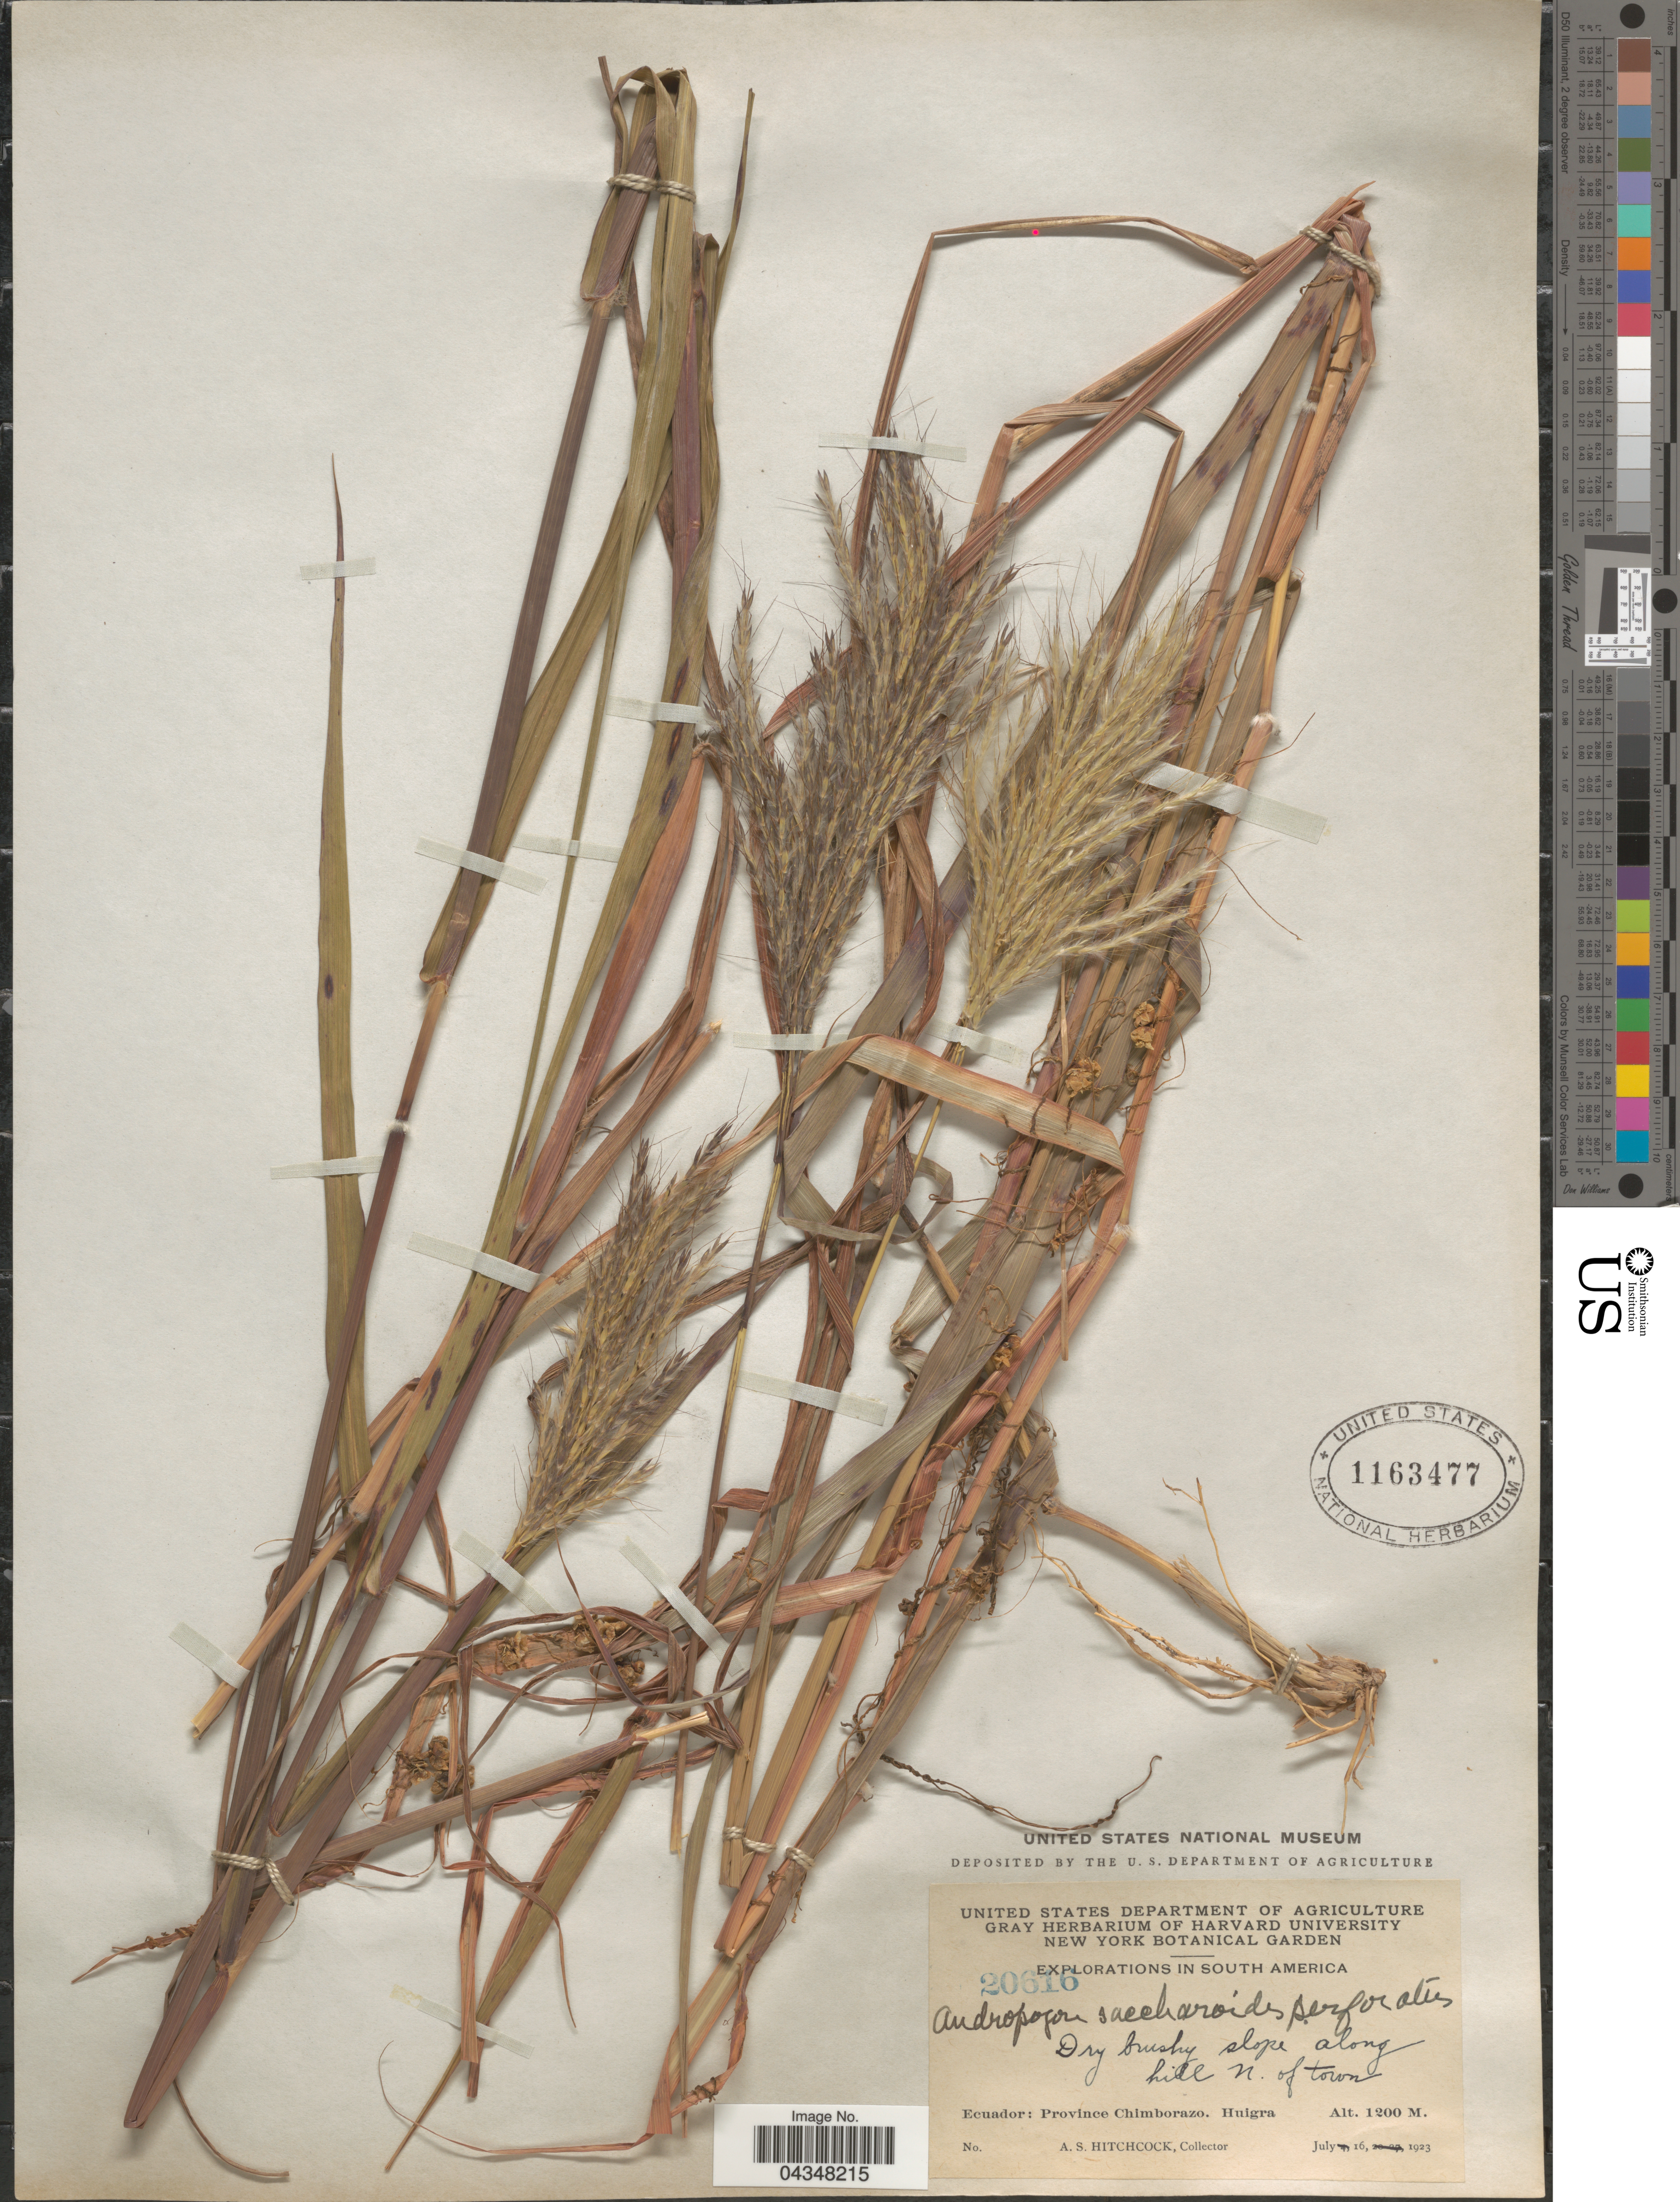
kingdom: Plantae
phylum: Tracheophyta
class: Liliopsida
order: Poales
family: Poaceae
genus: Bothriochloa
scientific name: Bothriochloa perforata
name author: (Trin. ex E. Fourn.) Herter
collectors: A. S. Hitchcock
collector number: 20616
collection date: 1923-07-16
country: Ecuador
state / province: Chimborazo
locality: Explorations in South America. Along hill N. of town. Huigra.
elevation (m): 1200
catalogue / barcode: US 1163477